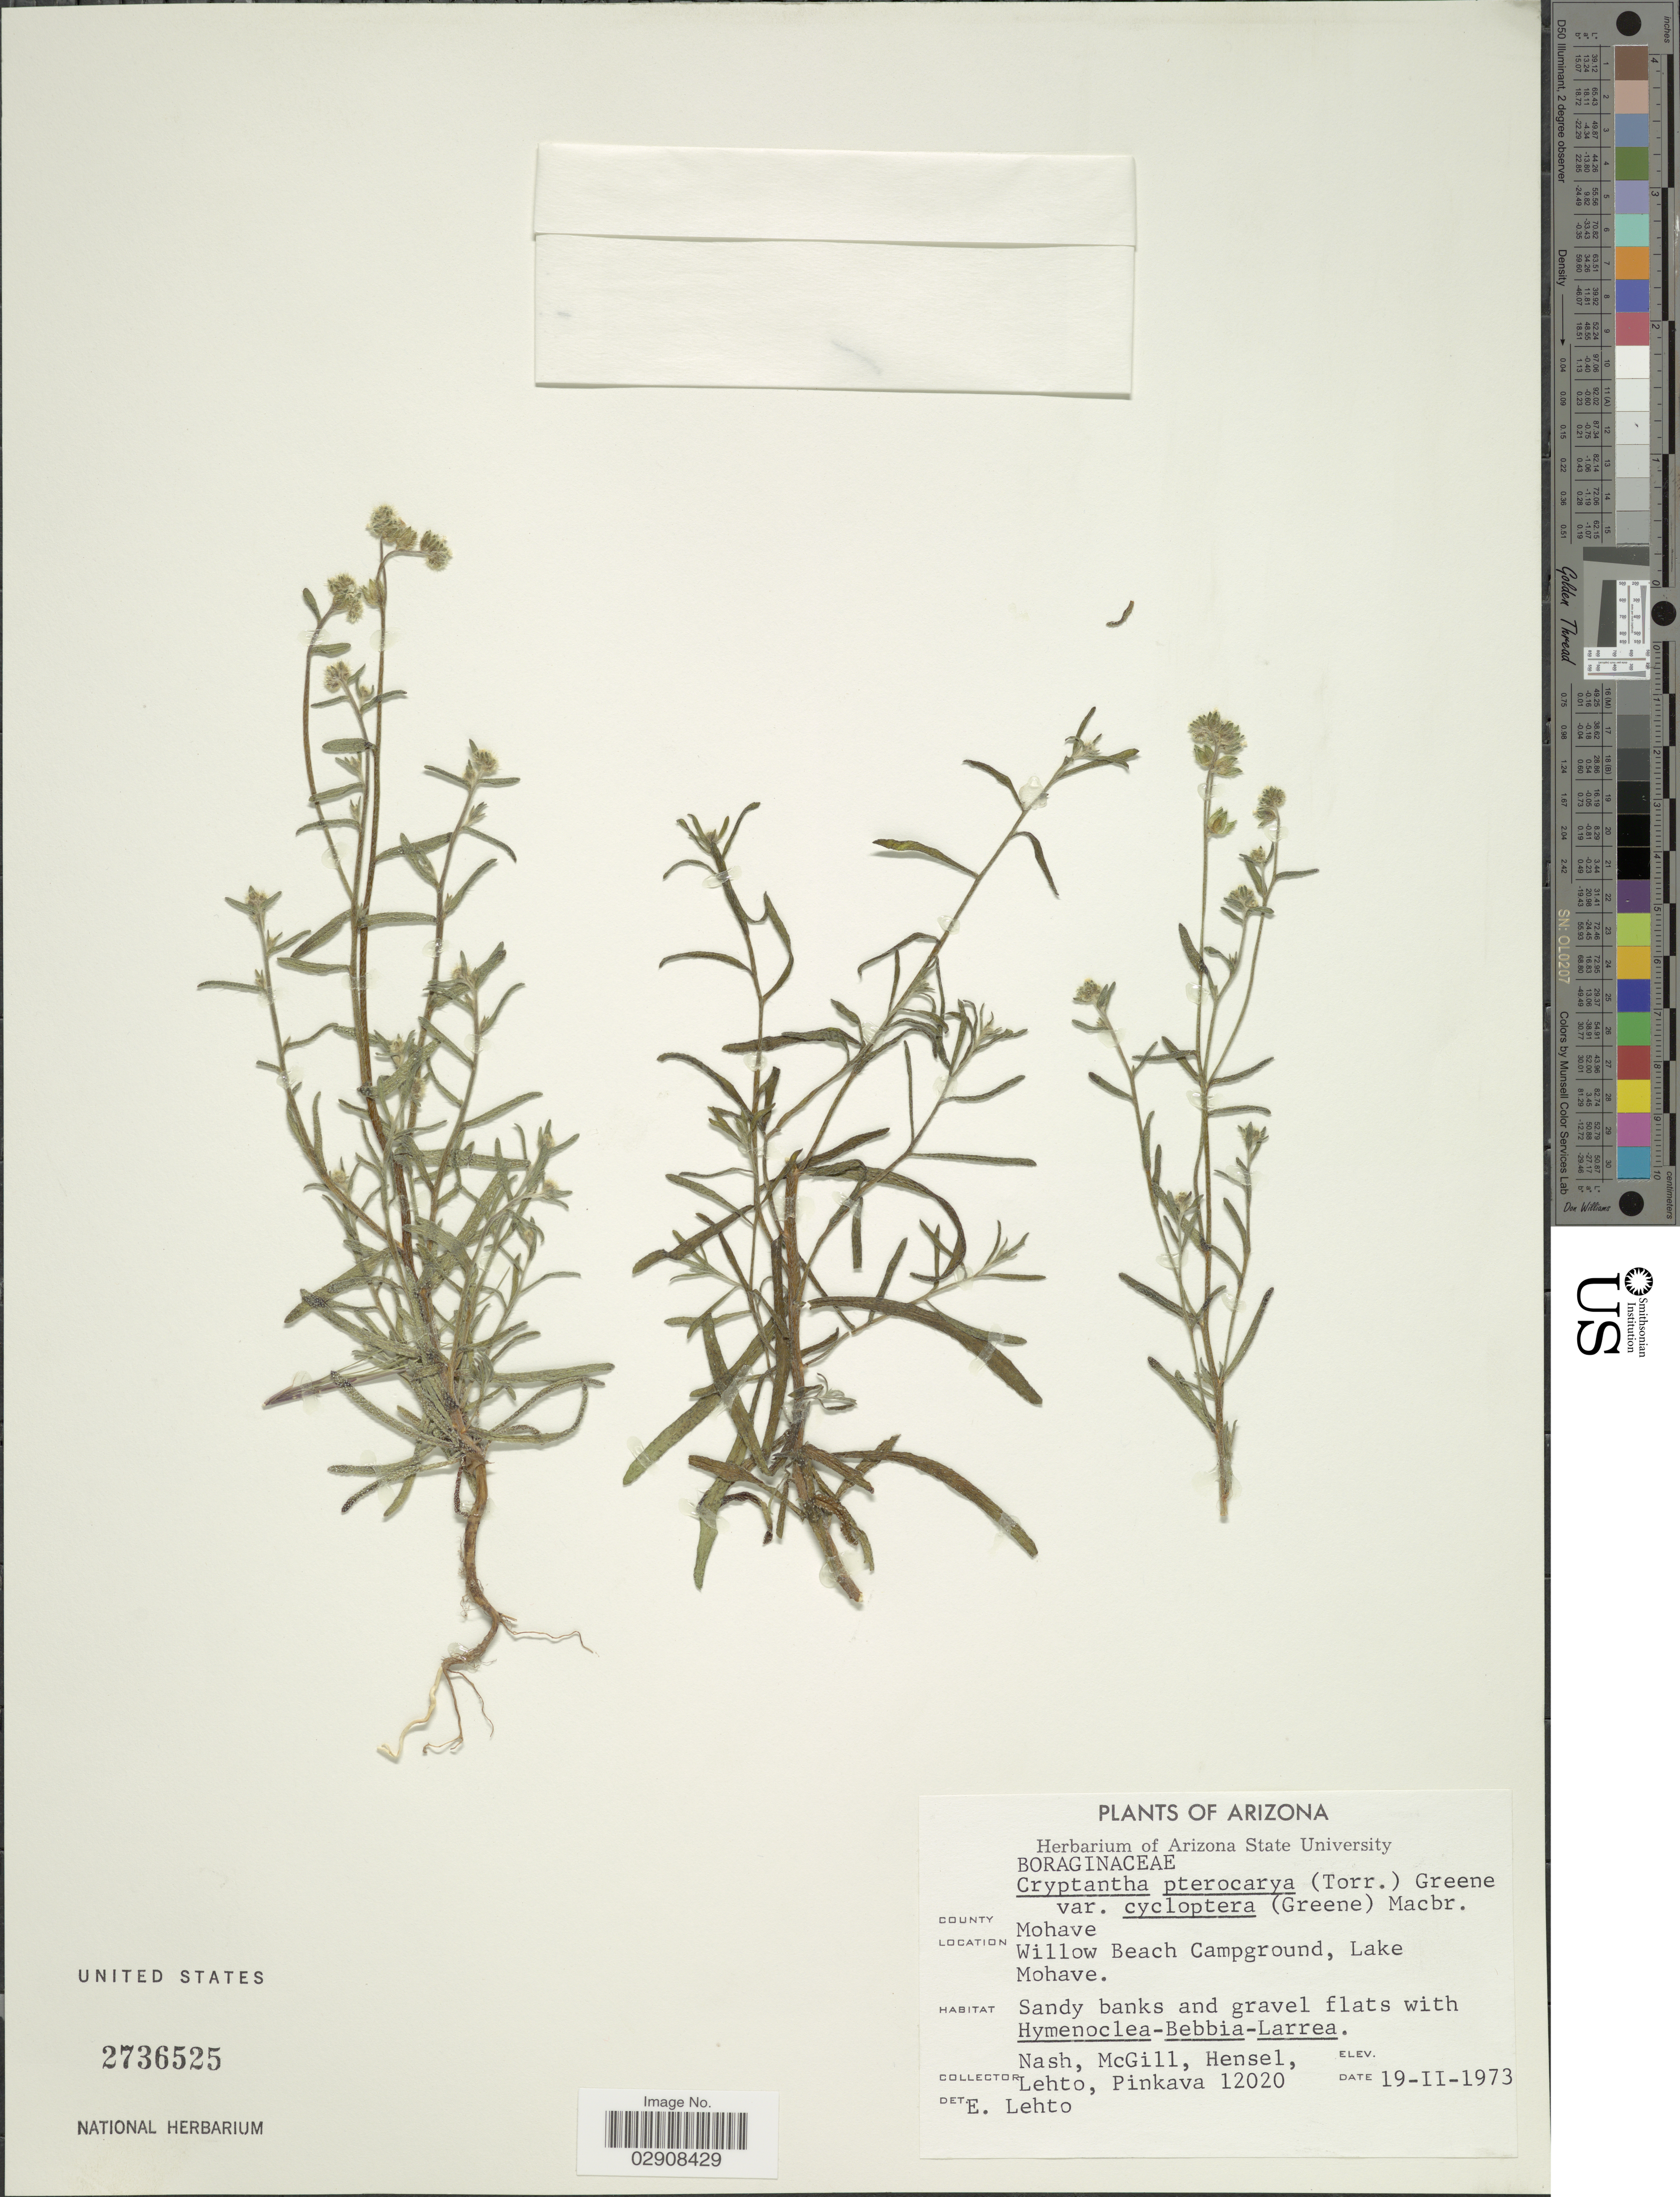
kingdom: Plantae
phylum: Tracheophyta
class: Magnoliopsida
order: Boraginales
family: Boraginaceae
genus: Cryptantha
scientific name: Cryptantha pterocarya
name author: (Torr.) Greene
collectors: -- Nash, -. McGill, -. Hensel, -. Lehto & -. Pinkava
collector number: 12020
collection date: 1973-02-19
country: United States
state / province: Arizona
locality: County Mohave, Willow Beach Campground, Lake Mohave.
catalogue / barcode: US 2736525